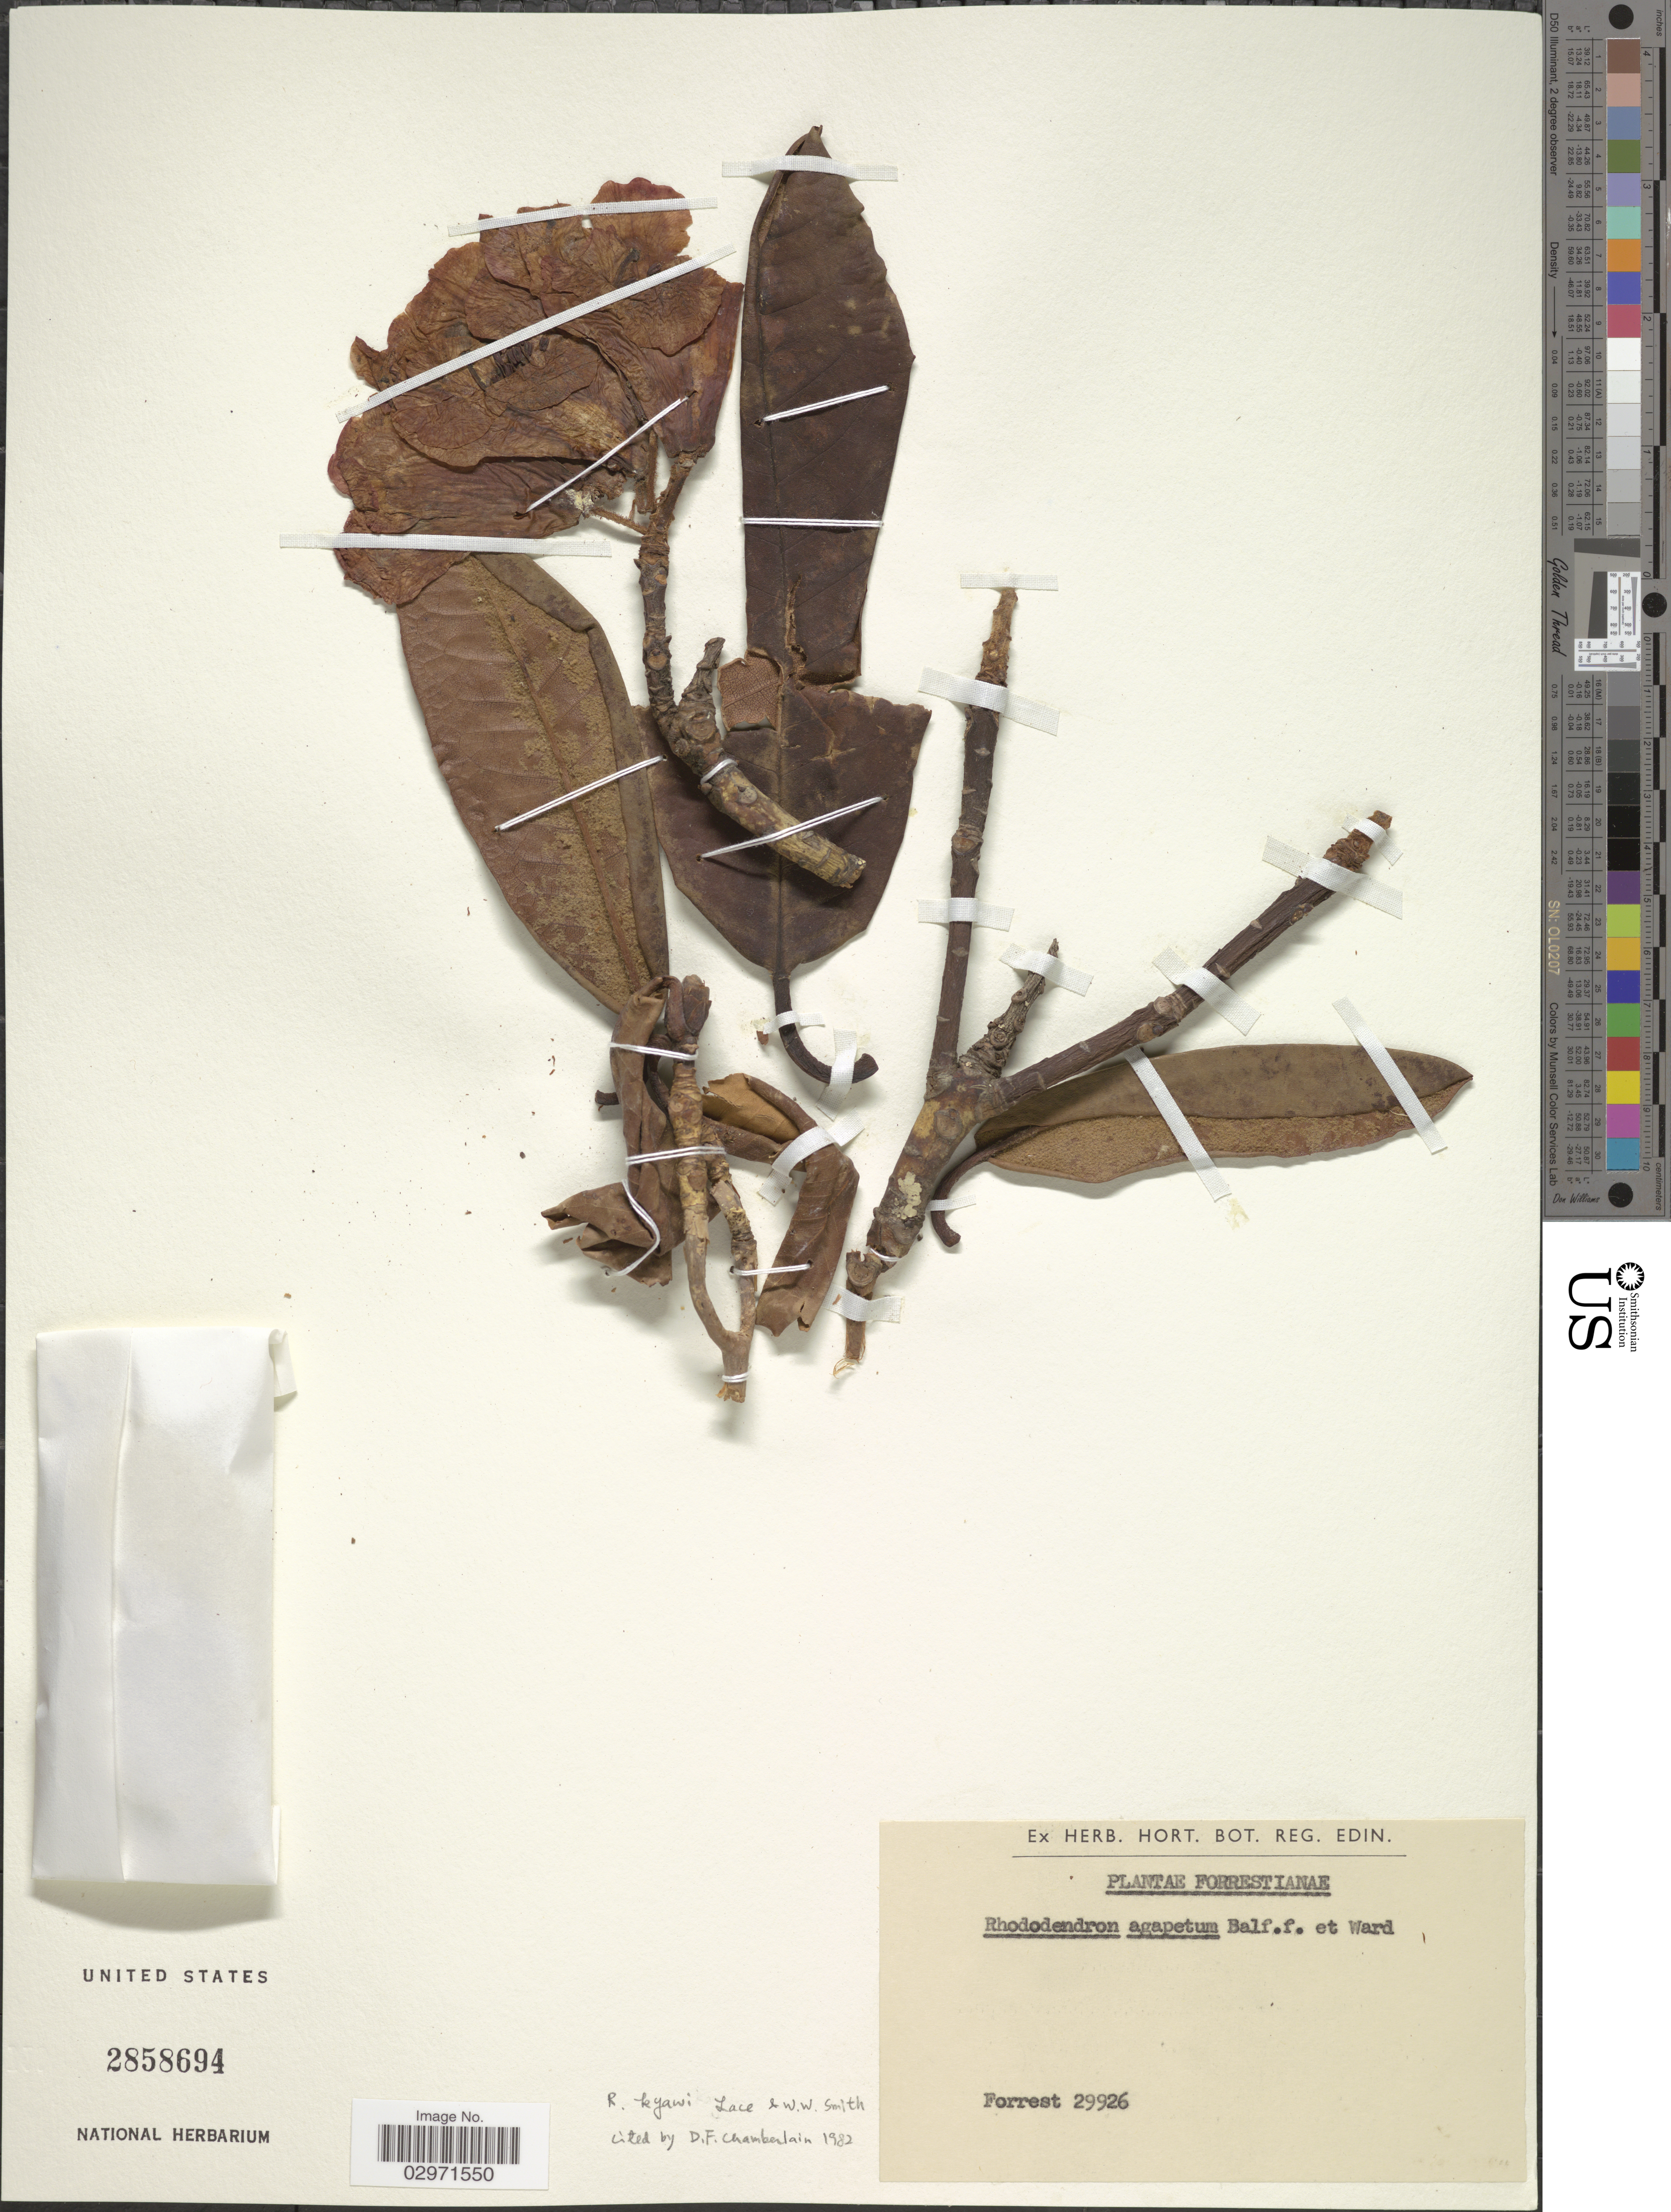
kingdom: Plantae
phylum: Tracheophyta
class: Magnoliopsida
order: Ericales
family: Ericaceae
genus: Rhododendron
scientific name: Rhododendron kyawi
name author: Lace & W.W. Sm.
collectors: -. Forrest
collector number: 29926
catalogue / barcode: US 2858694